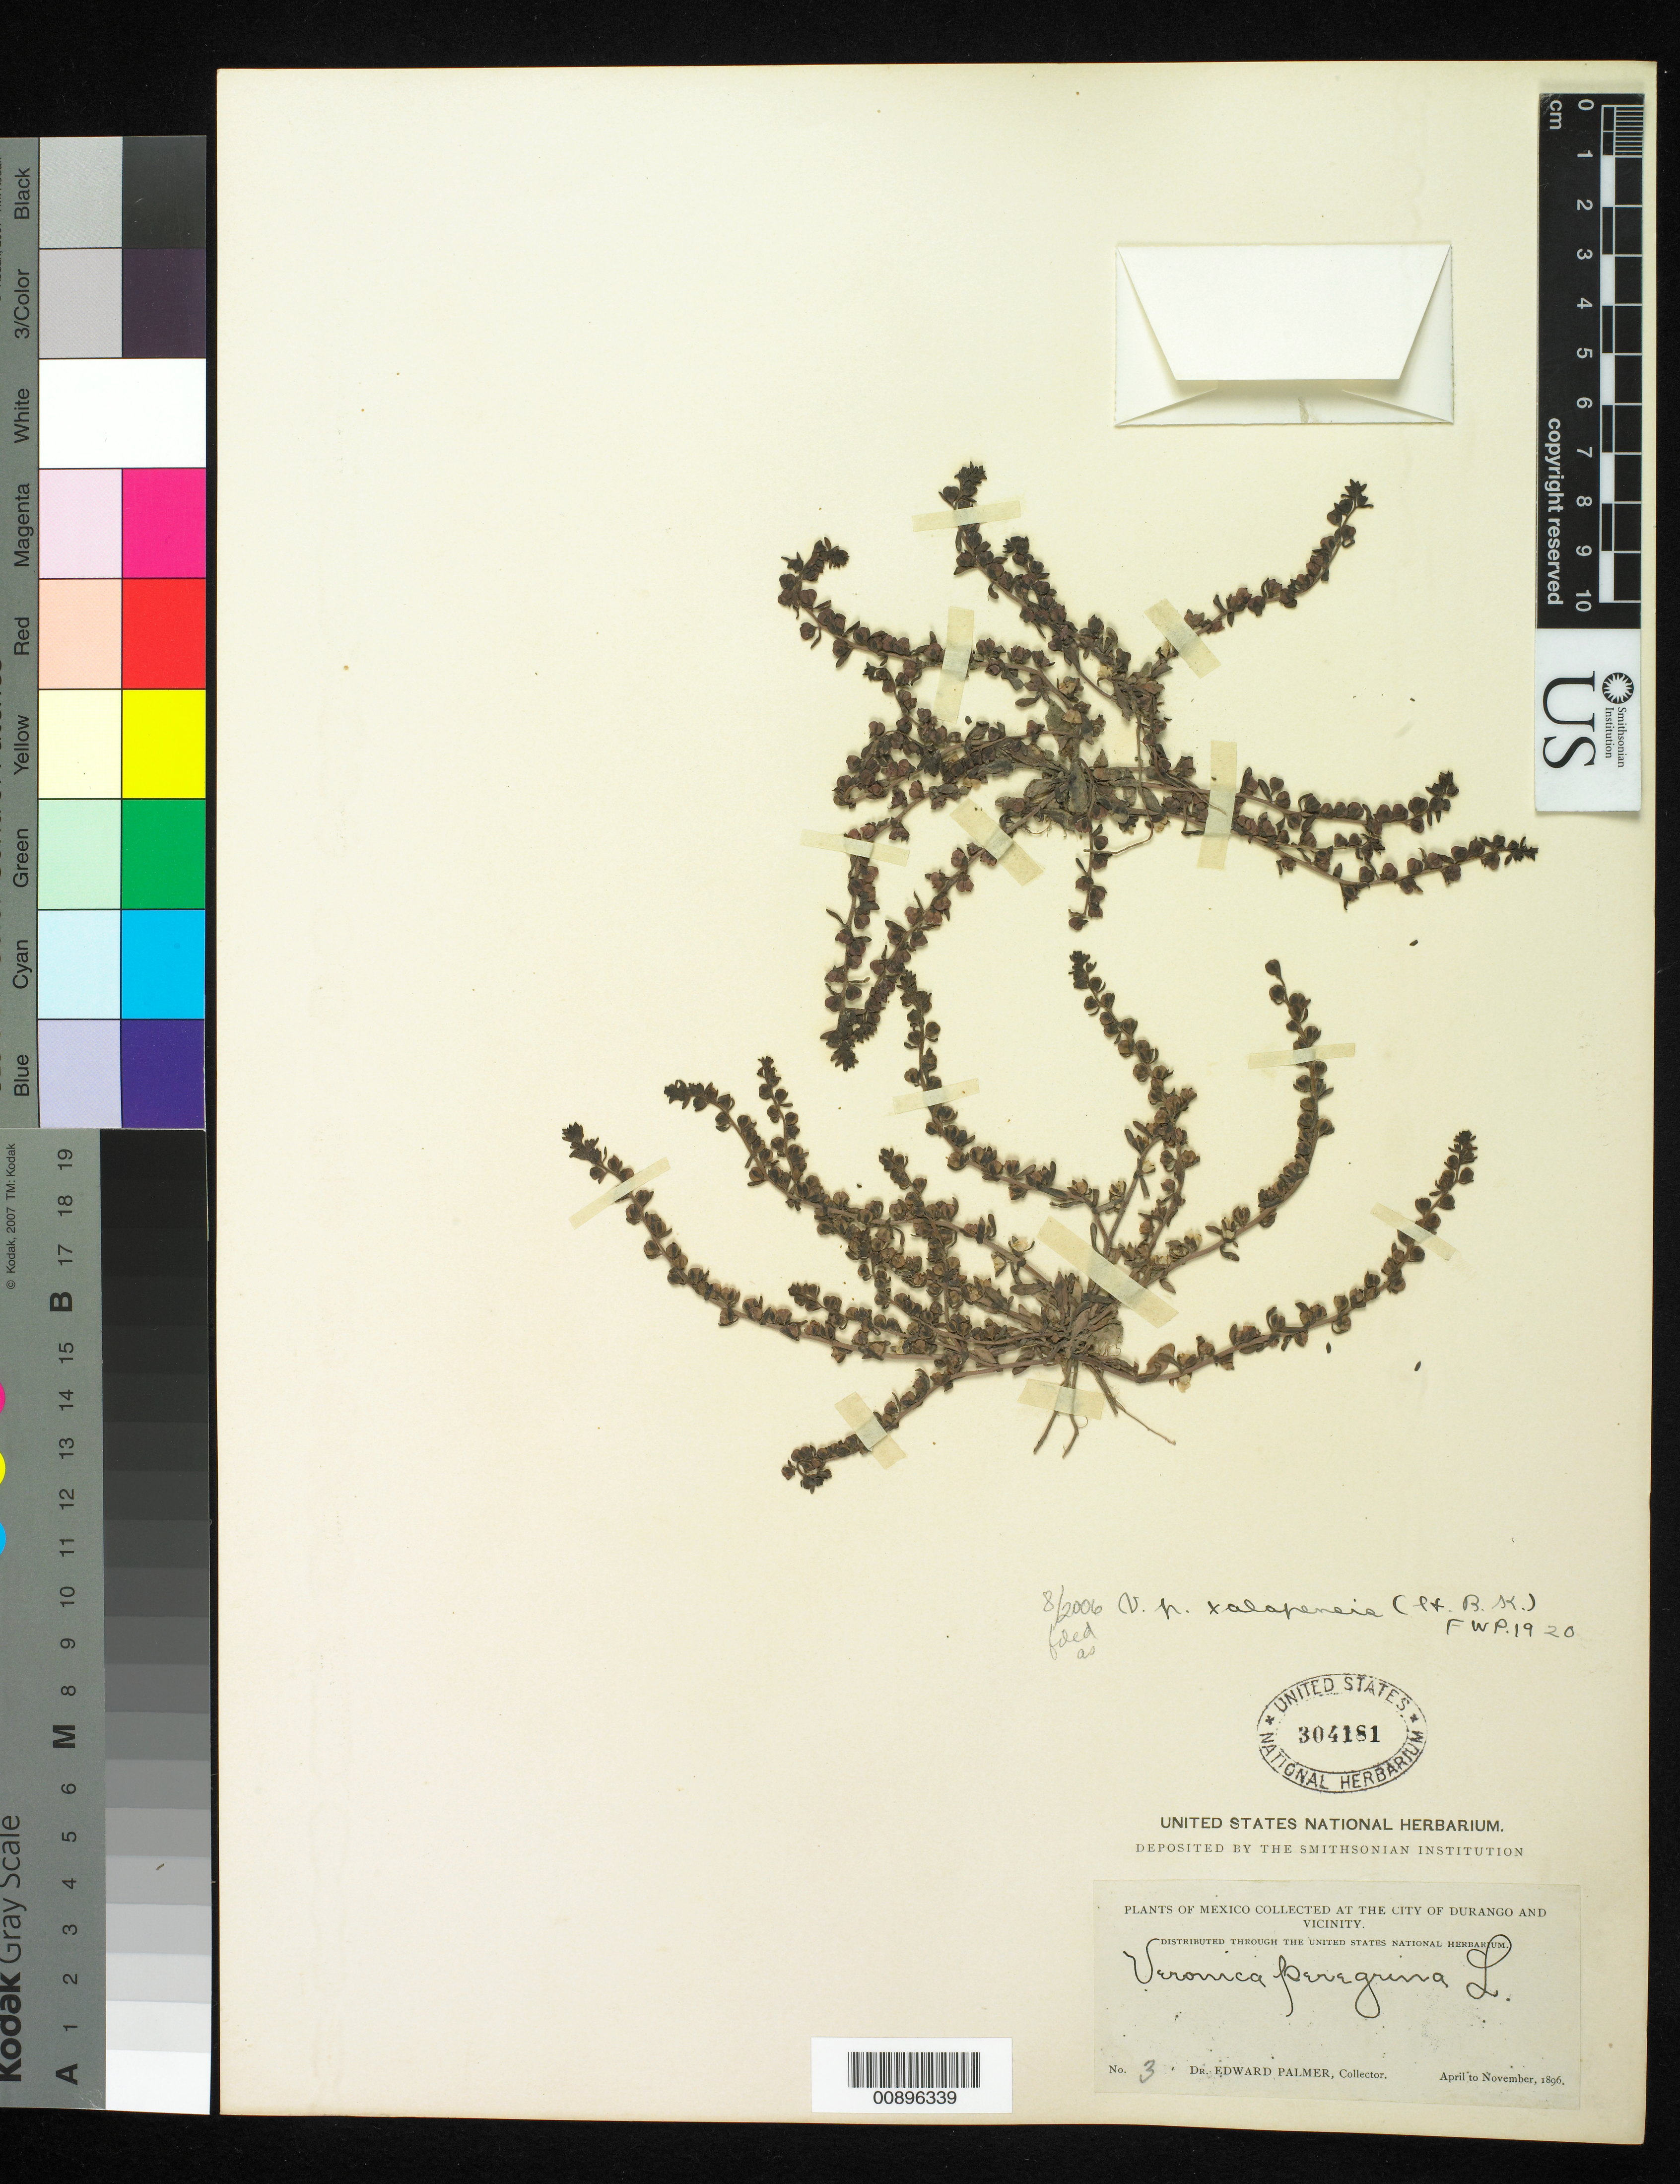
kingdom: Plantae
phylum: Tracheophyta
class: Magnoliopsida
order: Lamiales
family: Plantaginaceae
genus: Veronica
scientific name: Veronica xalapensis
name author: Kunth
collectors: E. Palmer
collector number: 3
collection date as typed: Apr 1896 to -- Nov 1896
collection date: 1896-04/1896-11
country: Mexico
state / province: Durango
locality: City of Durango and vicinity.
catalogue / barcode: US 304181